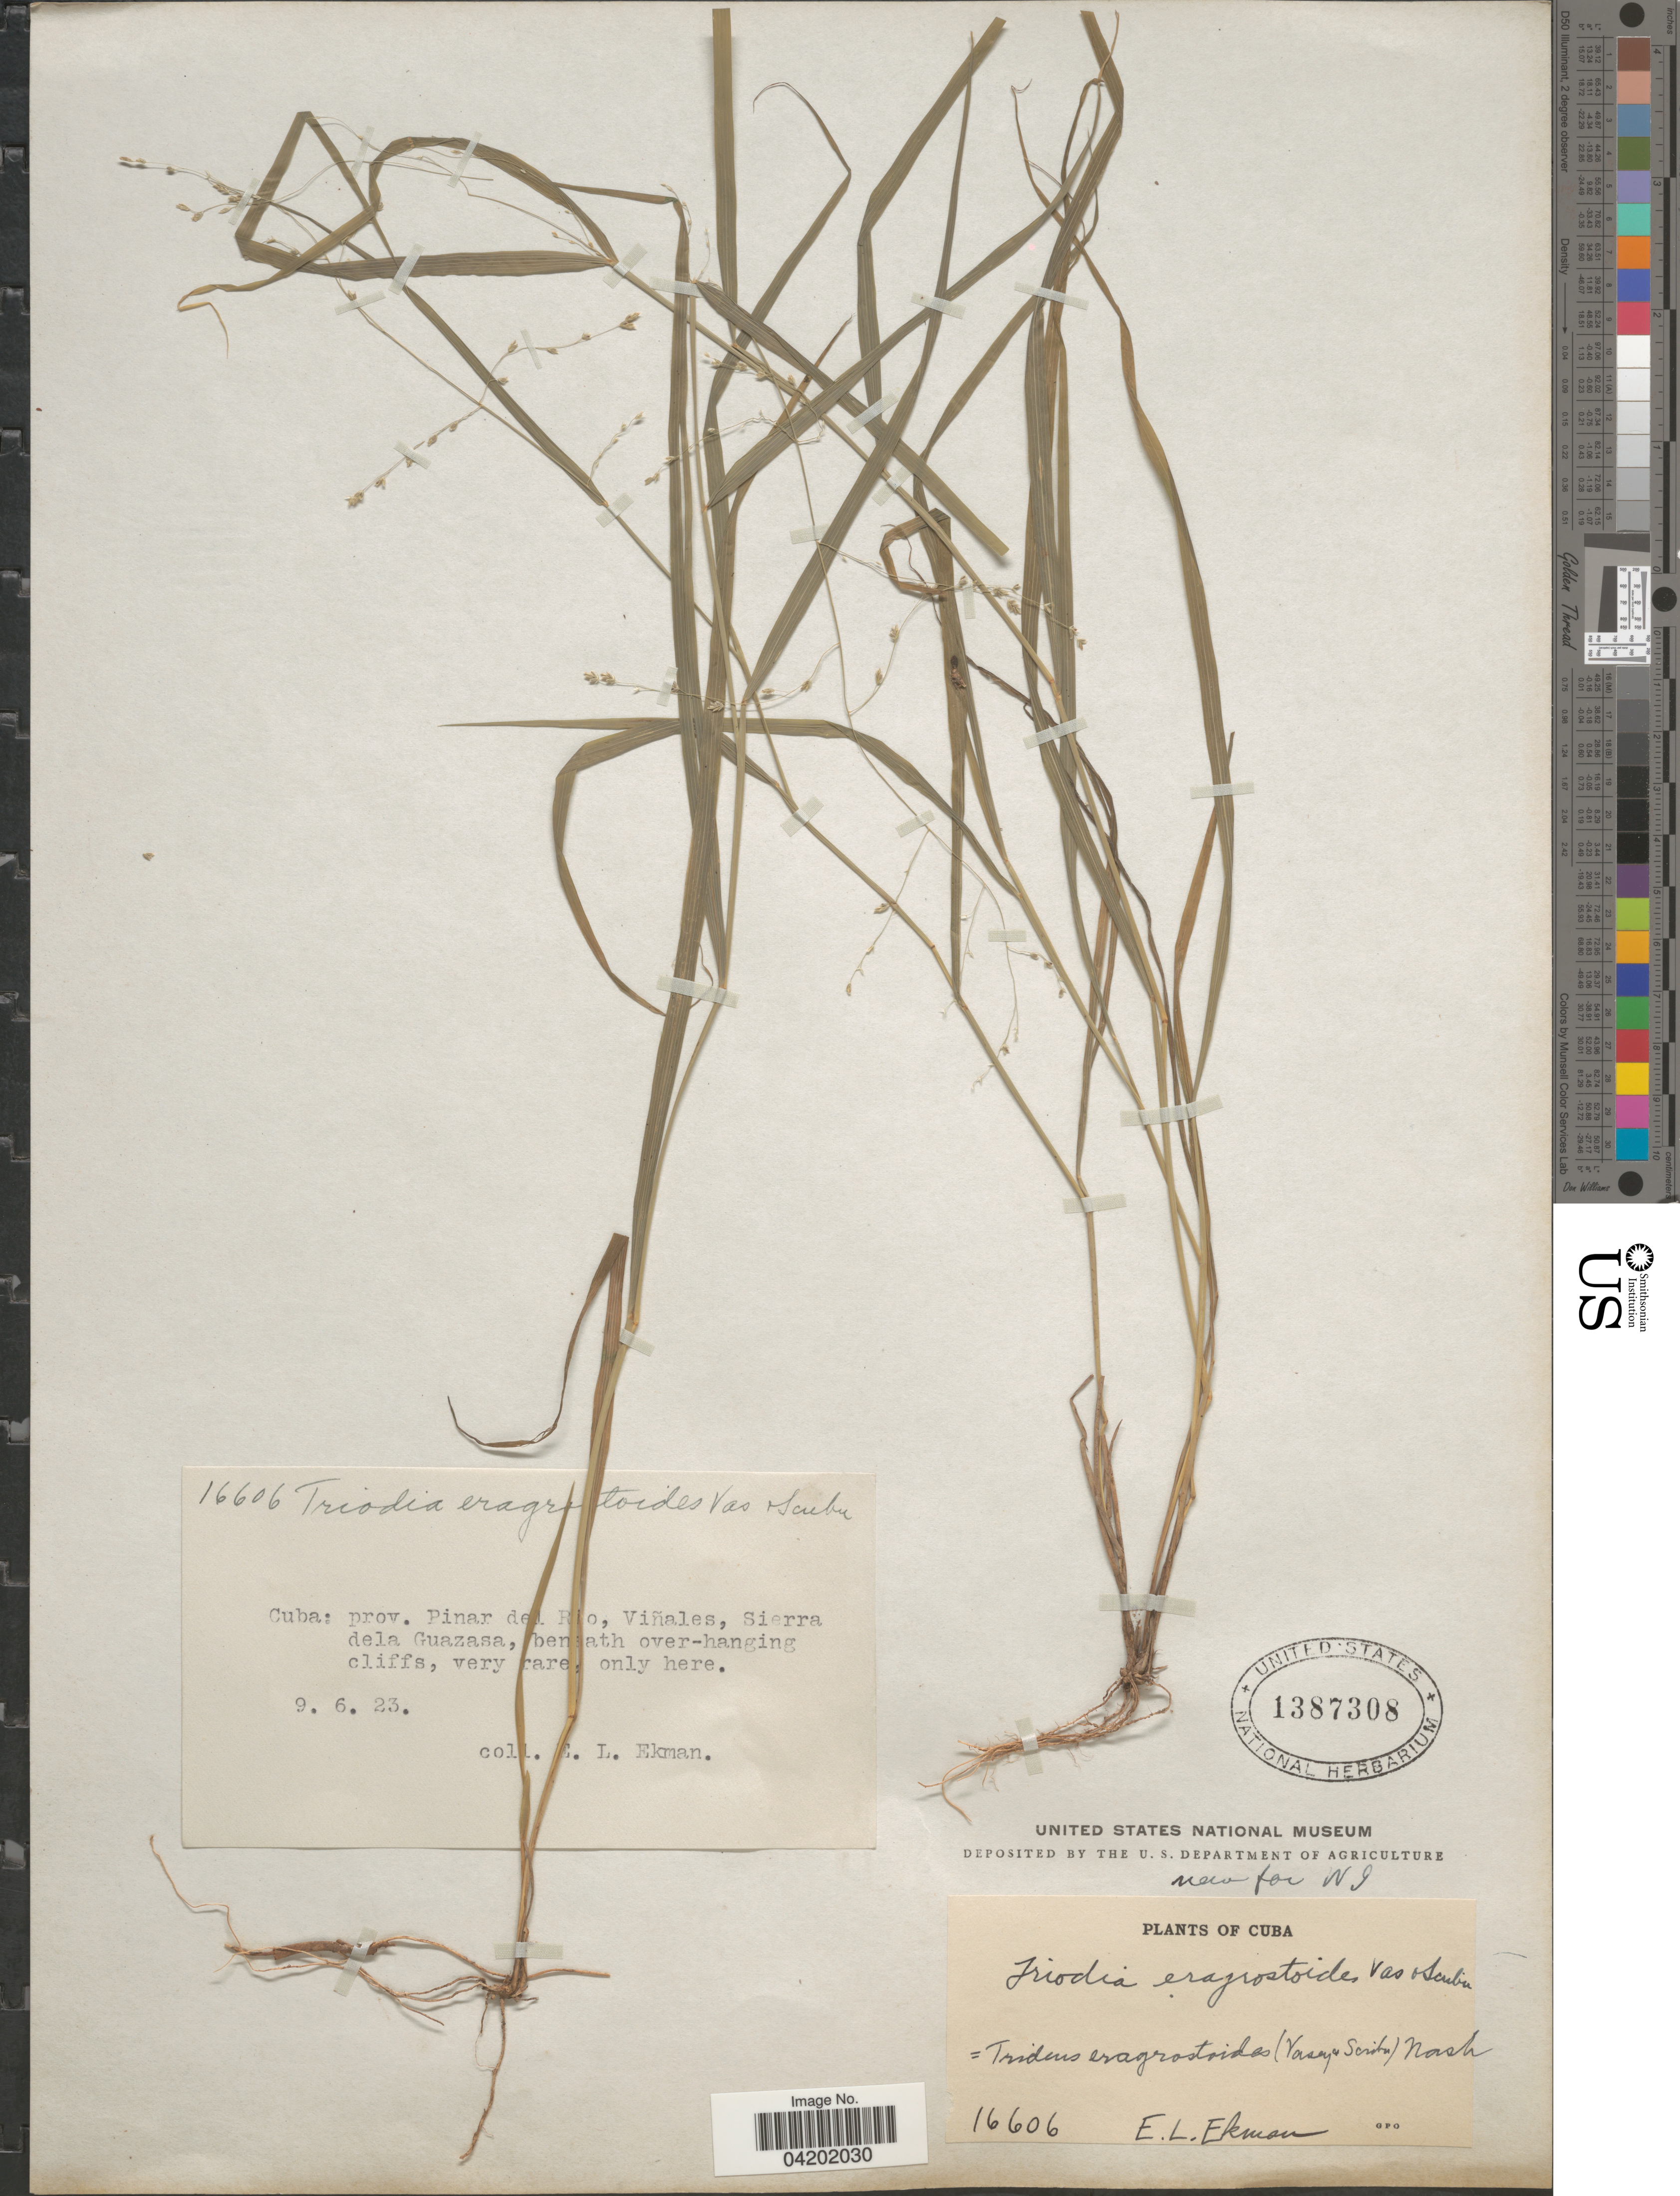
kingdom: Plantae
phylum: Tracheophyta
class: Liliopsida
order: Poales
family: Poaceae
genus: Triplasiella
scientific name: Triplasiella eragrostoides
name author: (Vasey & Scribn.) P.M. Peterson & Romasch.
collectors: E. L. Ekman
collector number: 16606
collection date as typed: Transcribed d/m/y: 9/6/23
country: Cuba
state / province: Pinar del Río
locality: Viñales, Sierra dela Guazasa, beneath over-hanging cliffs.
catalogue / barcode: US 1387308